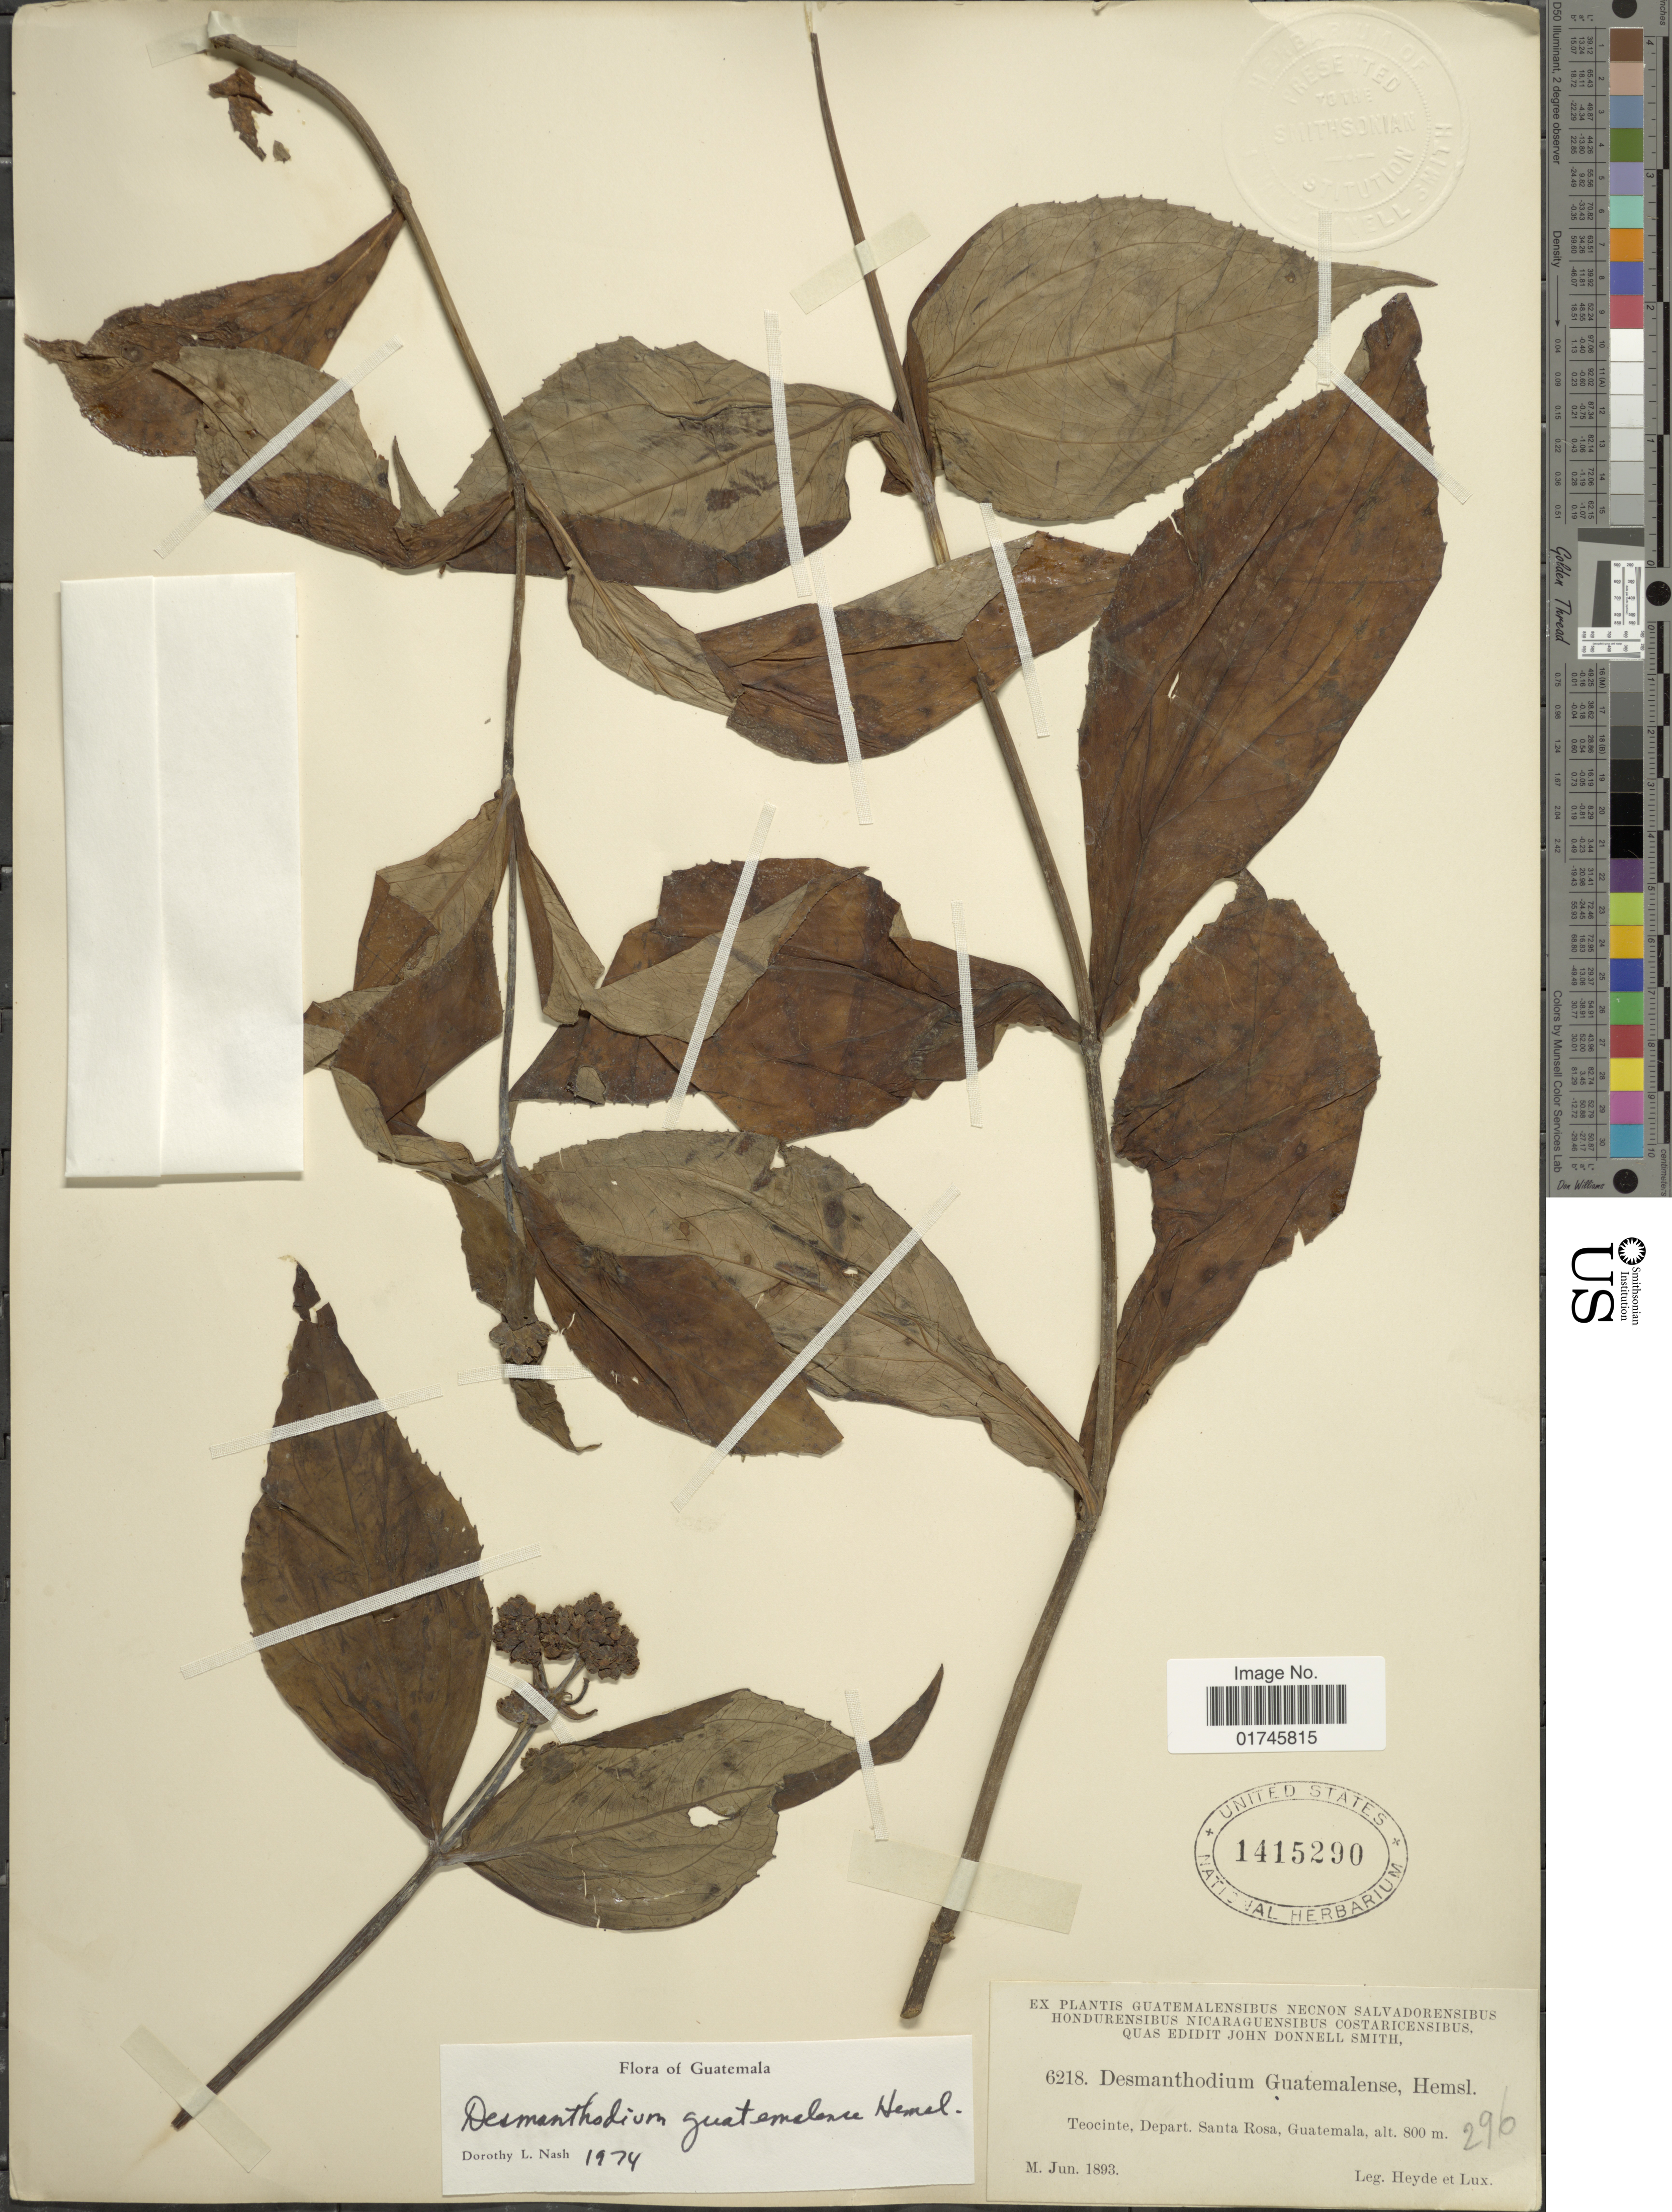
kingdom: Plantae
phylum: Tracheophyta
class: Magnoliopsida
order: Asterales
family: Asteraceae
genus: Desmanthodium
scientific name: Desmanthodium guatamalense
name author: Hemsl.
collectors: Heyde & Lux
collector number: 6218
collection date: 1893-06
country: Guatemala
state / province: Santa Rosa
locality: Teocinte, Depart. Santa Rosa, Guatemala.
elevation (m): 800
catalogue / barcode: US 1415290